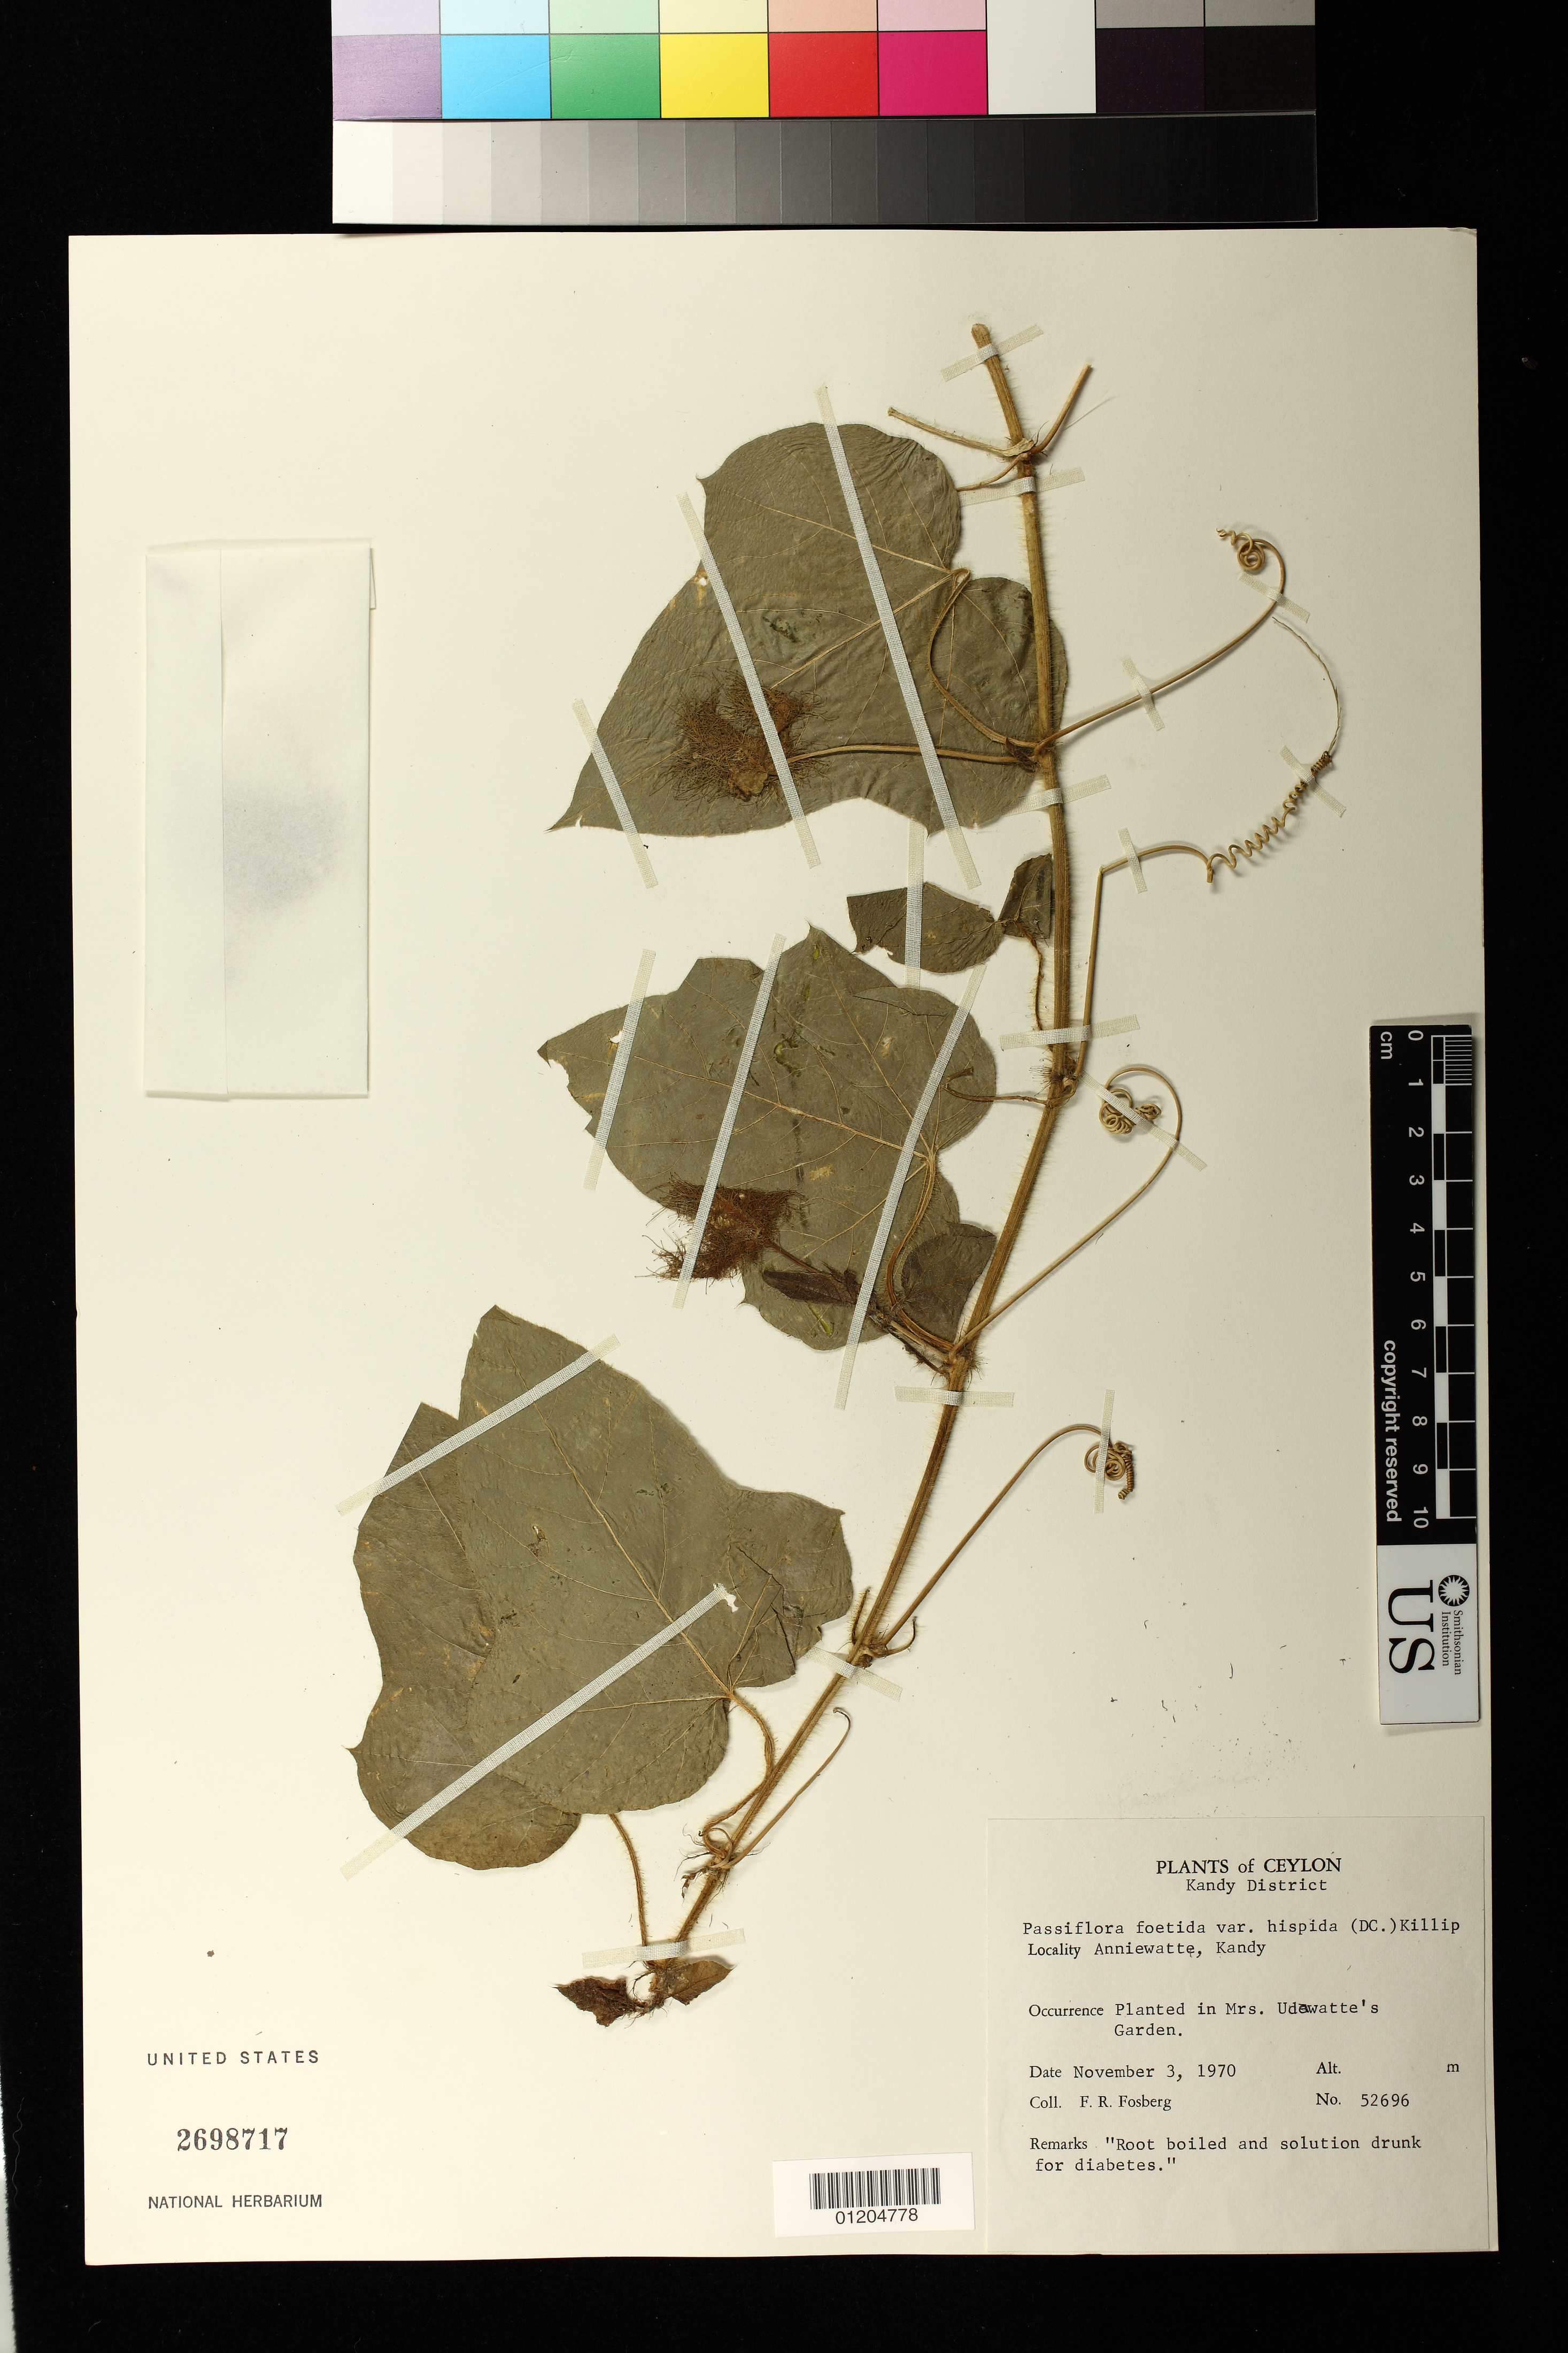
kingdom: Plantae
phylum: Tracheophyta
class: Magnoliopsida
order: Malpighiales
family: Passifloraceae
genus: Passiflora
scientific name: Passiflora foetida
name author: L.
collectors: F. R. Fosberg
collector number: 52696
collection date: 1970-11-03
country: Sri Lanka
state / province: Central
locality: Kandy District. Anniewatte, Kandy. Planted in Mrs. Udewatte's Garden.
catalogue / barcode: US 2698717